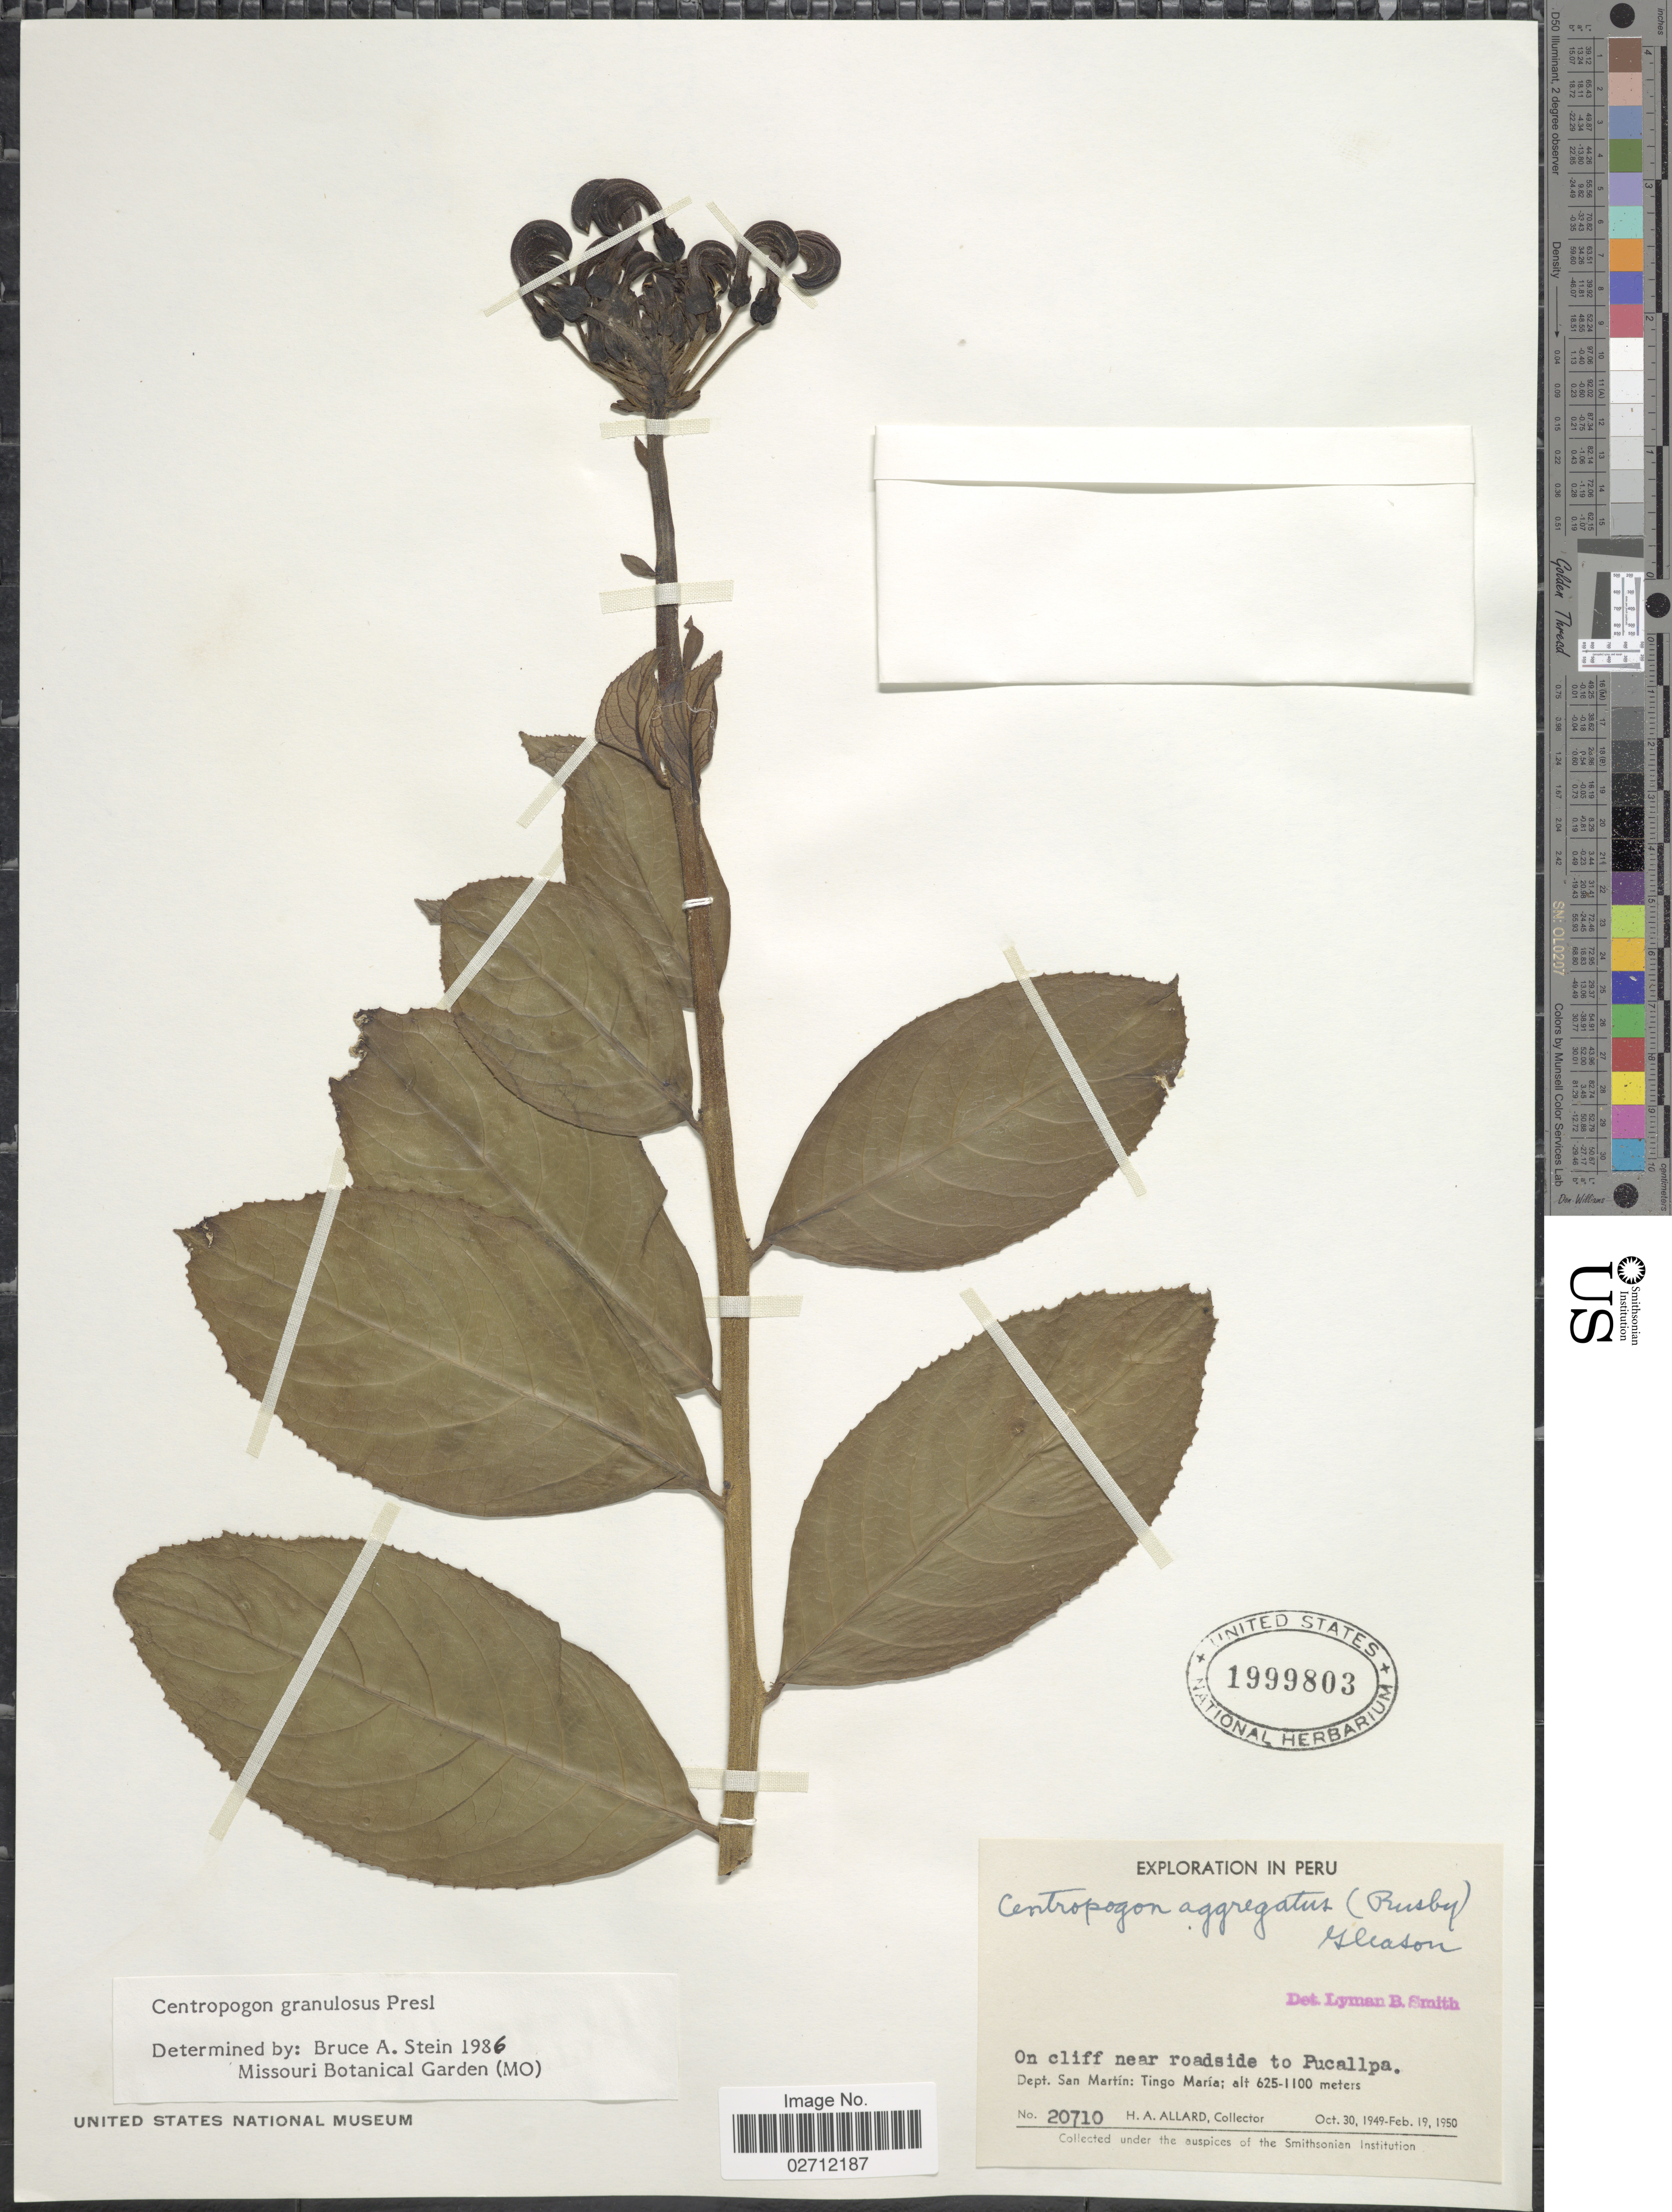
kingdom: Plantae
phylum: Tracheophyta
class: Magnoliopsida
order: Asterales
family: Campanulaceae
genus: Centropogon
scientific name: Centropogon granulosus subsp. granulosus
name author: C. Presl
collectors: H. A. Allard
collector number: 20710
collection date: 1949-10-30/1950-02-19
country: Peru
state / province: San Martín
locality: On cliff near roadside to Pucallpa, Tingo Maria.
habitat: on cliff near roadside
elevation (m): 625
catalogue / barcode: US 1999803